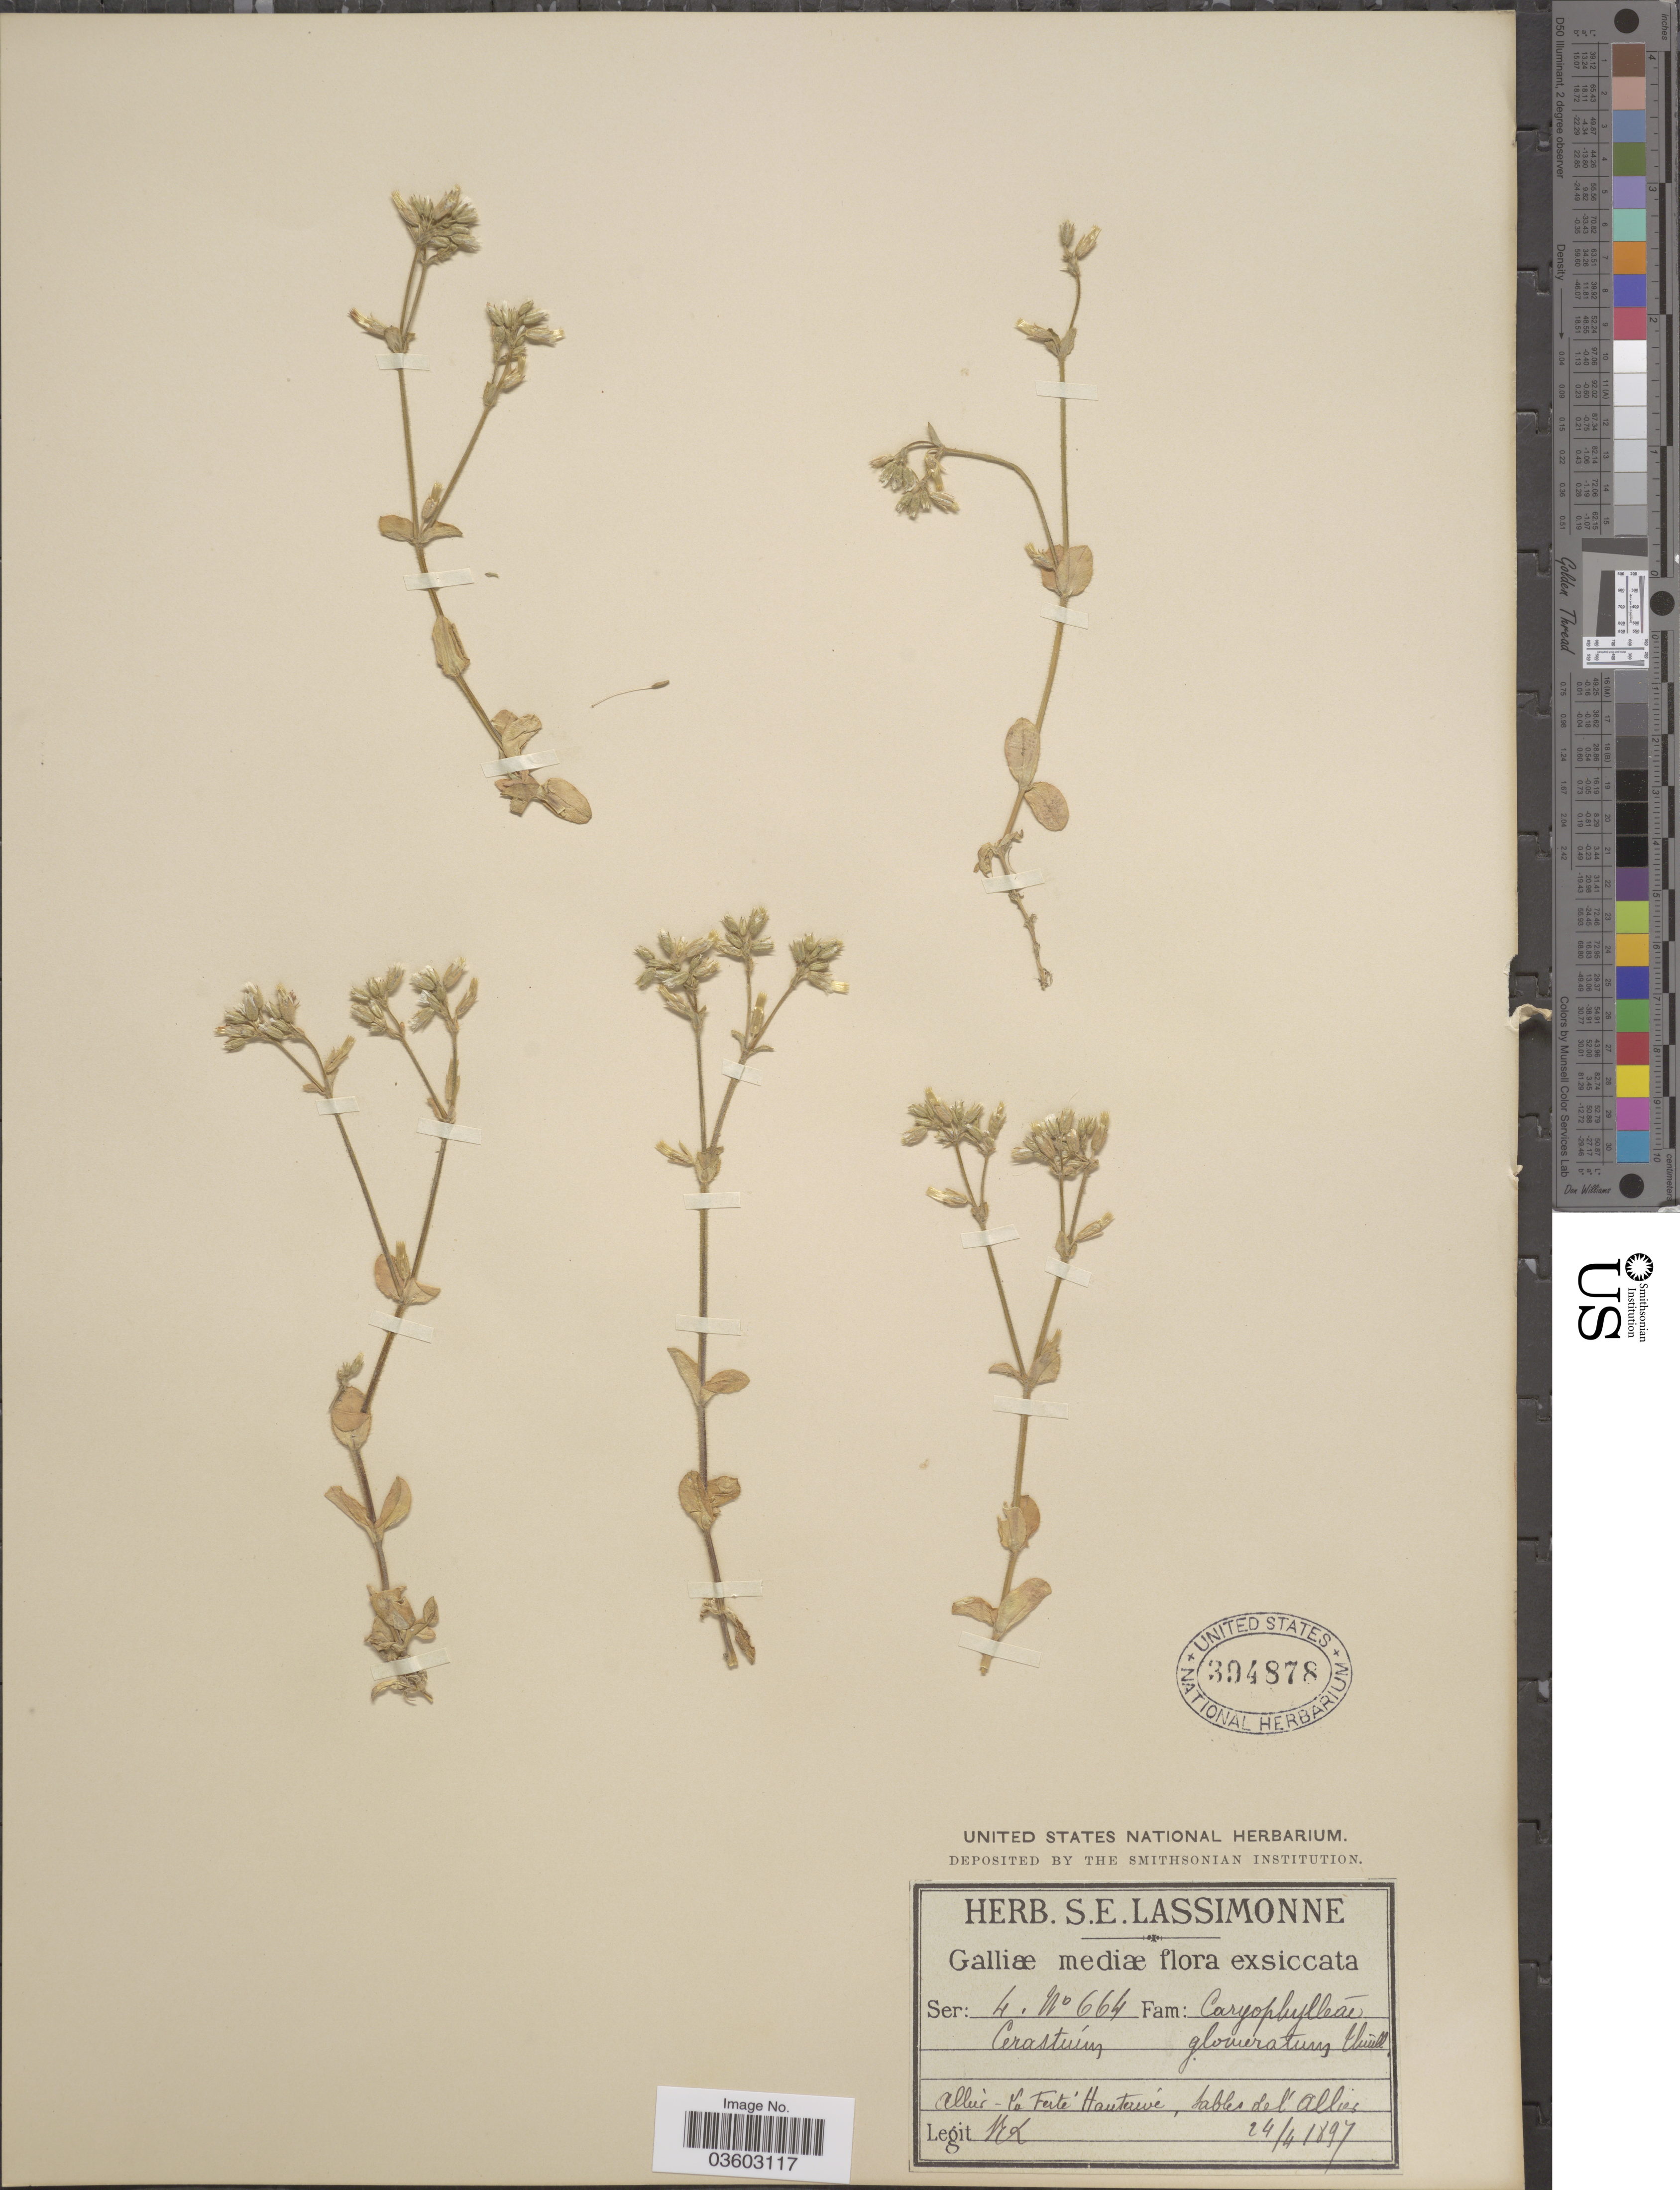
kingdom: Plantae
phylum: Tracheophyta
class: Magnoliopsida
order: Caryophyllales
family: Caryophyllaceae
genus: Cerastium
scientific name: Cerastium glomeratum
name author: Thuill.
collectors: S. Lassimonne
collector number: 664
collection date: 1897-04-24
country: France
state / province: Auvergne-Rhône-Alpes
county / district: Allier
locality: Galliæ mediæ [Central France]. Allier - La Ferté-Hauterive, sables de l'Allier [sands of the Allier].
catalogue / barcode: US 394878